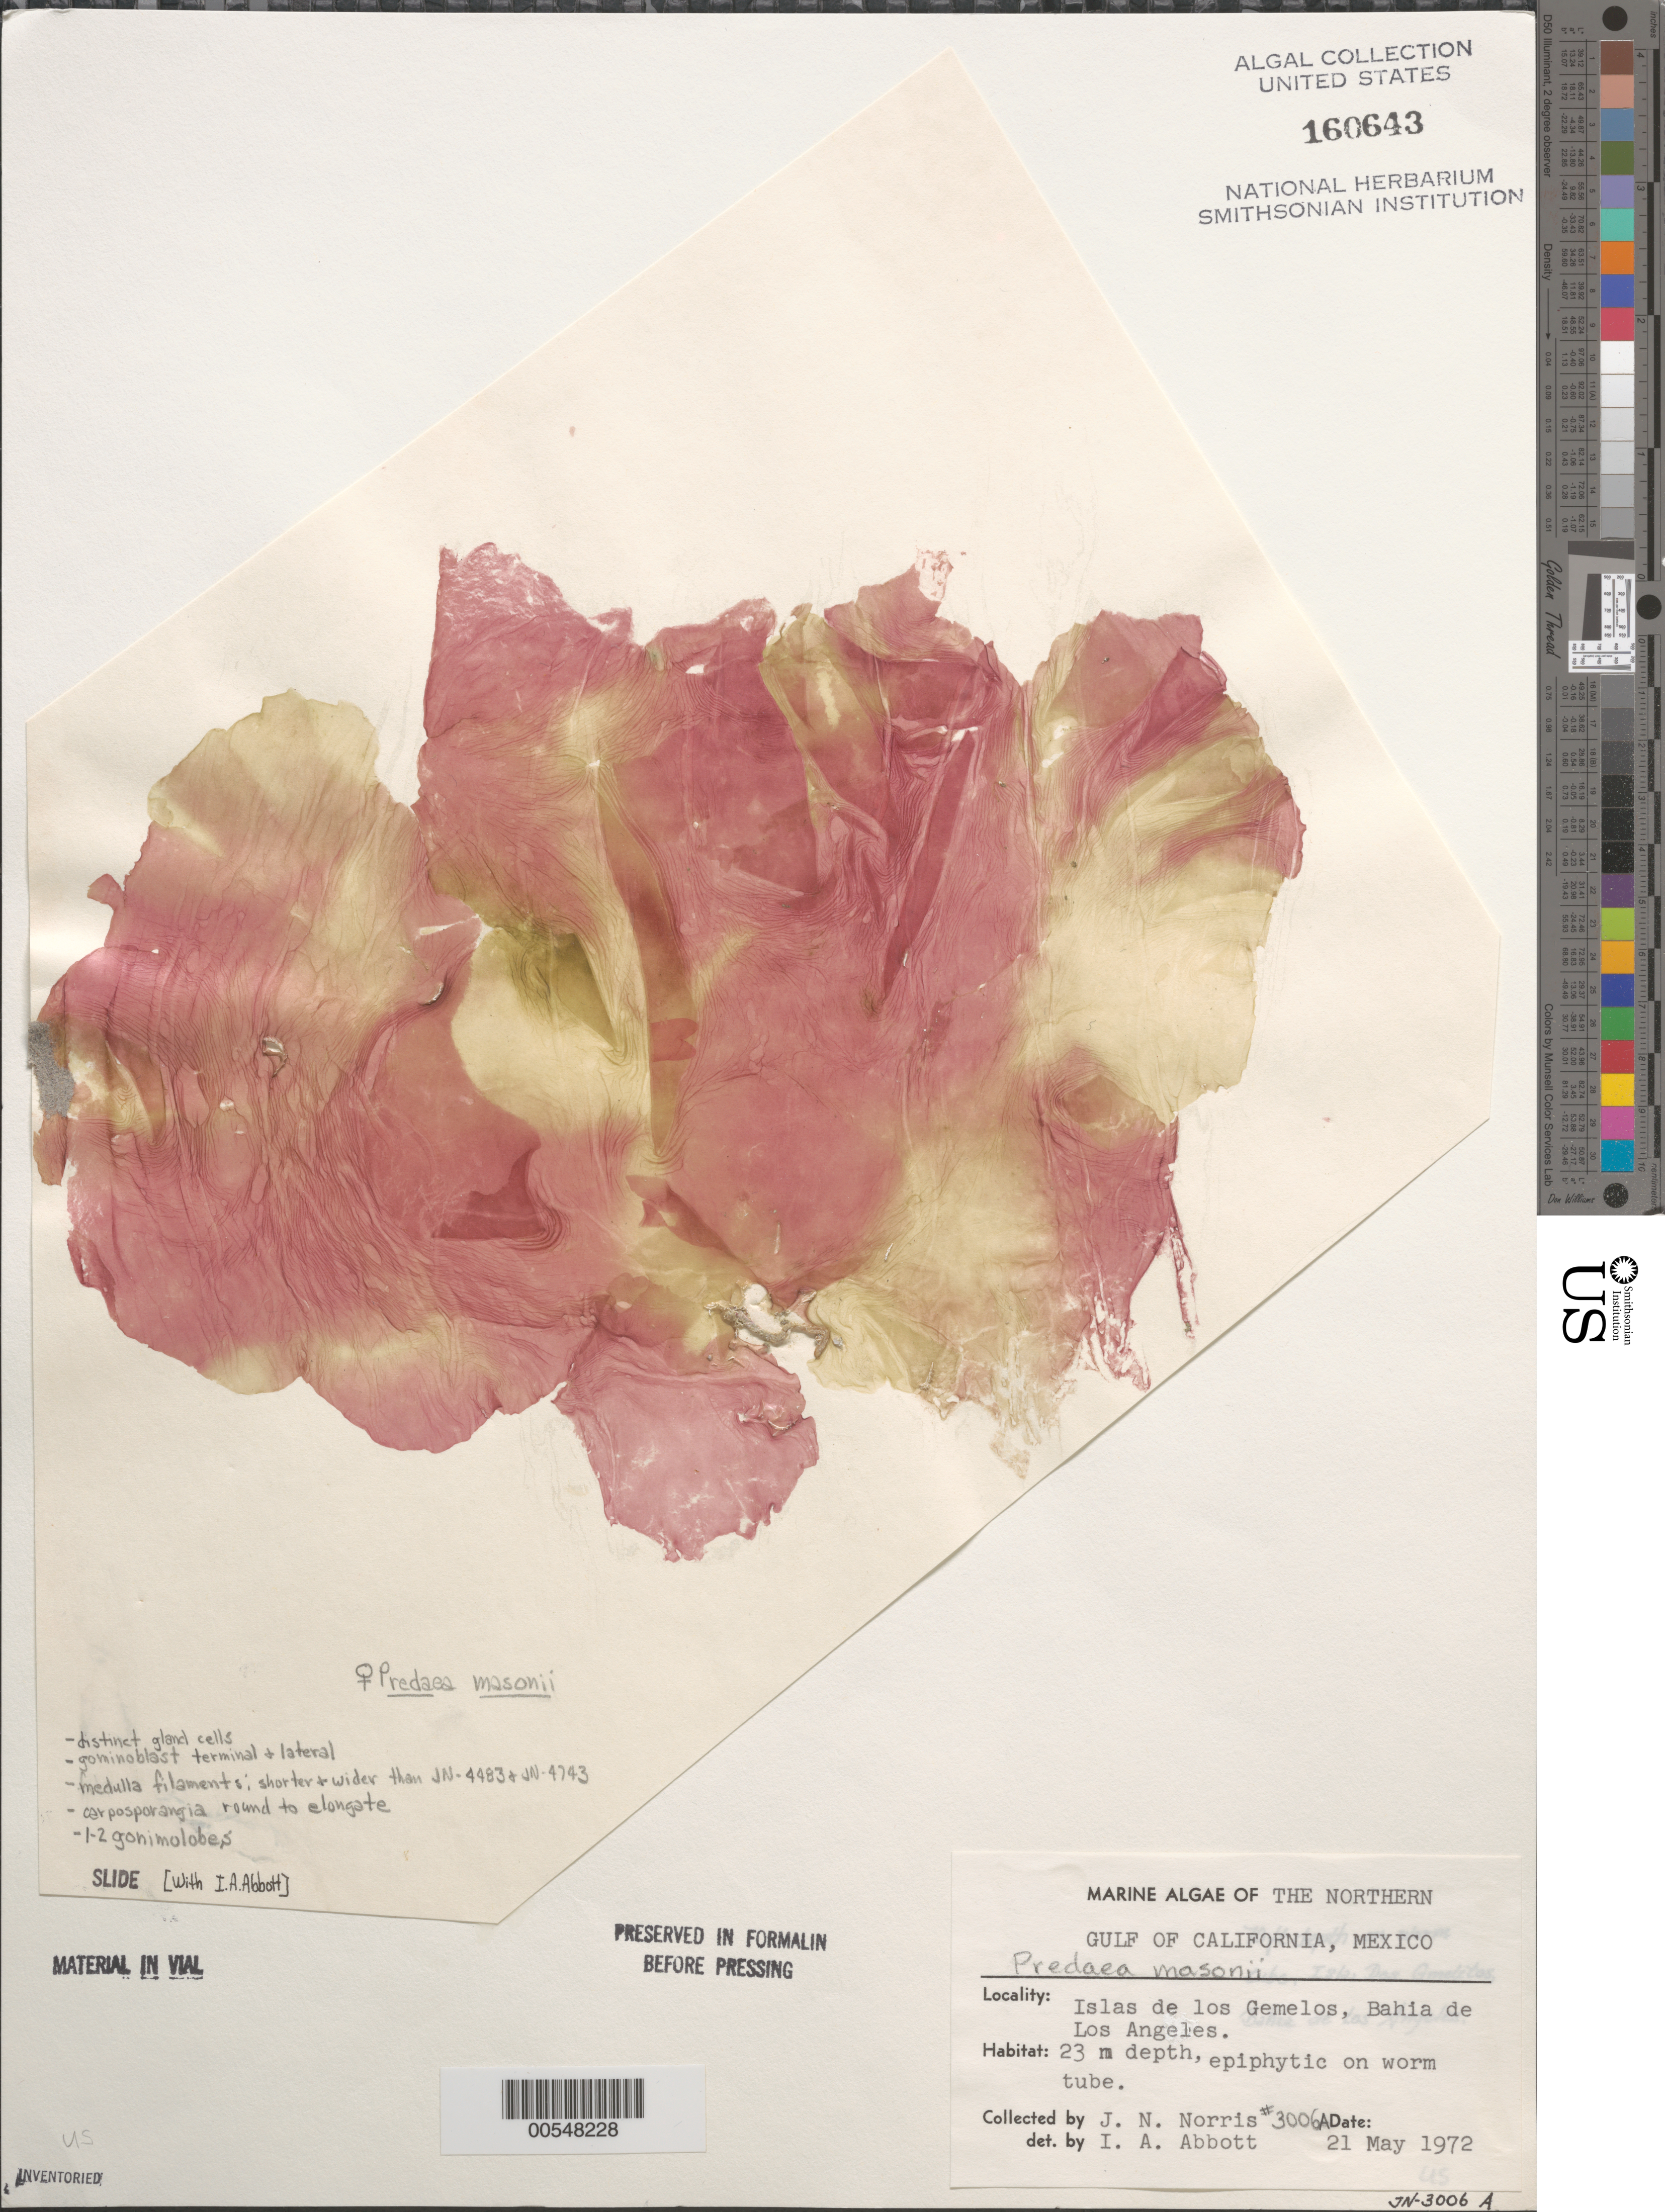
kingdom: Plantae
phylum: Rhodophyta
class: Florideophyceae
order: Nemastomatales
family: Nemastomataceae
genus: Predaea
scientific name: Predaea masonii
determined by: Abbott, Isabella A.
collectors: J. N. Norris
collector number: JN-3006a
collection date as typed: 21 May 1972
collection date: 1972-05-21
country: Mexico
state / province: Baja California Norte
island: Isla de Los Gemelitos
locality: Bahia de los Angeles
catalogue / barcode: US 160643